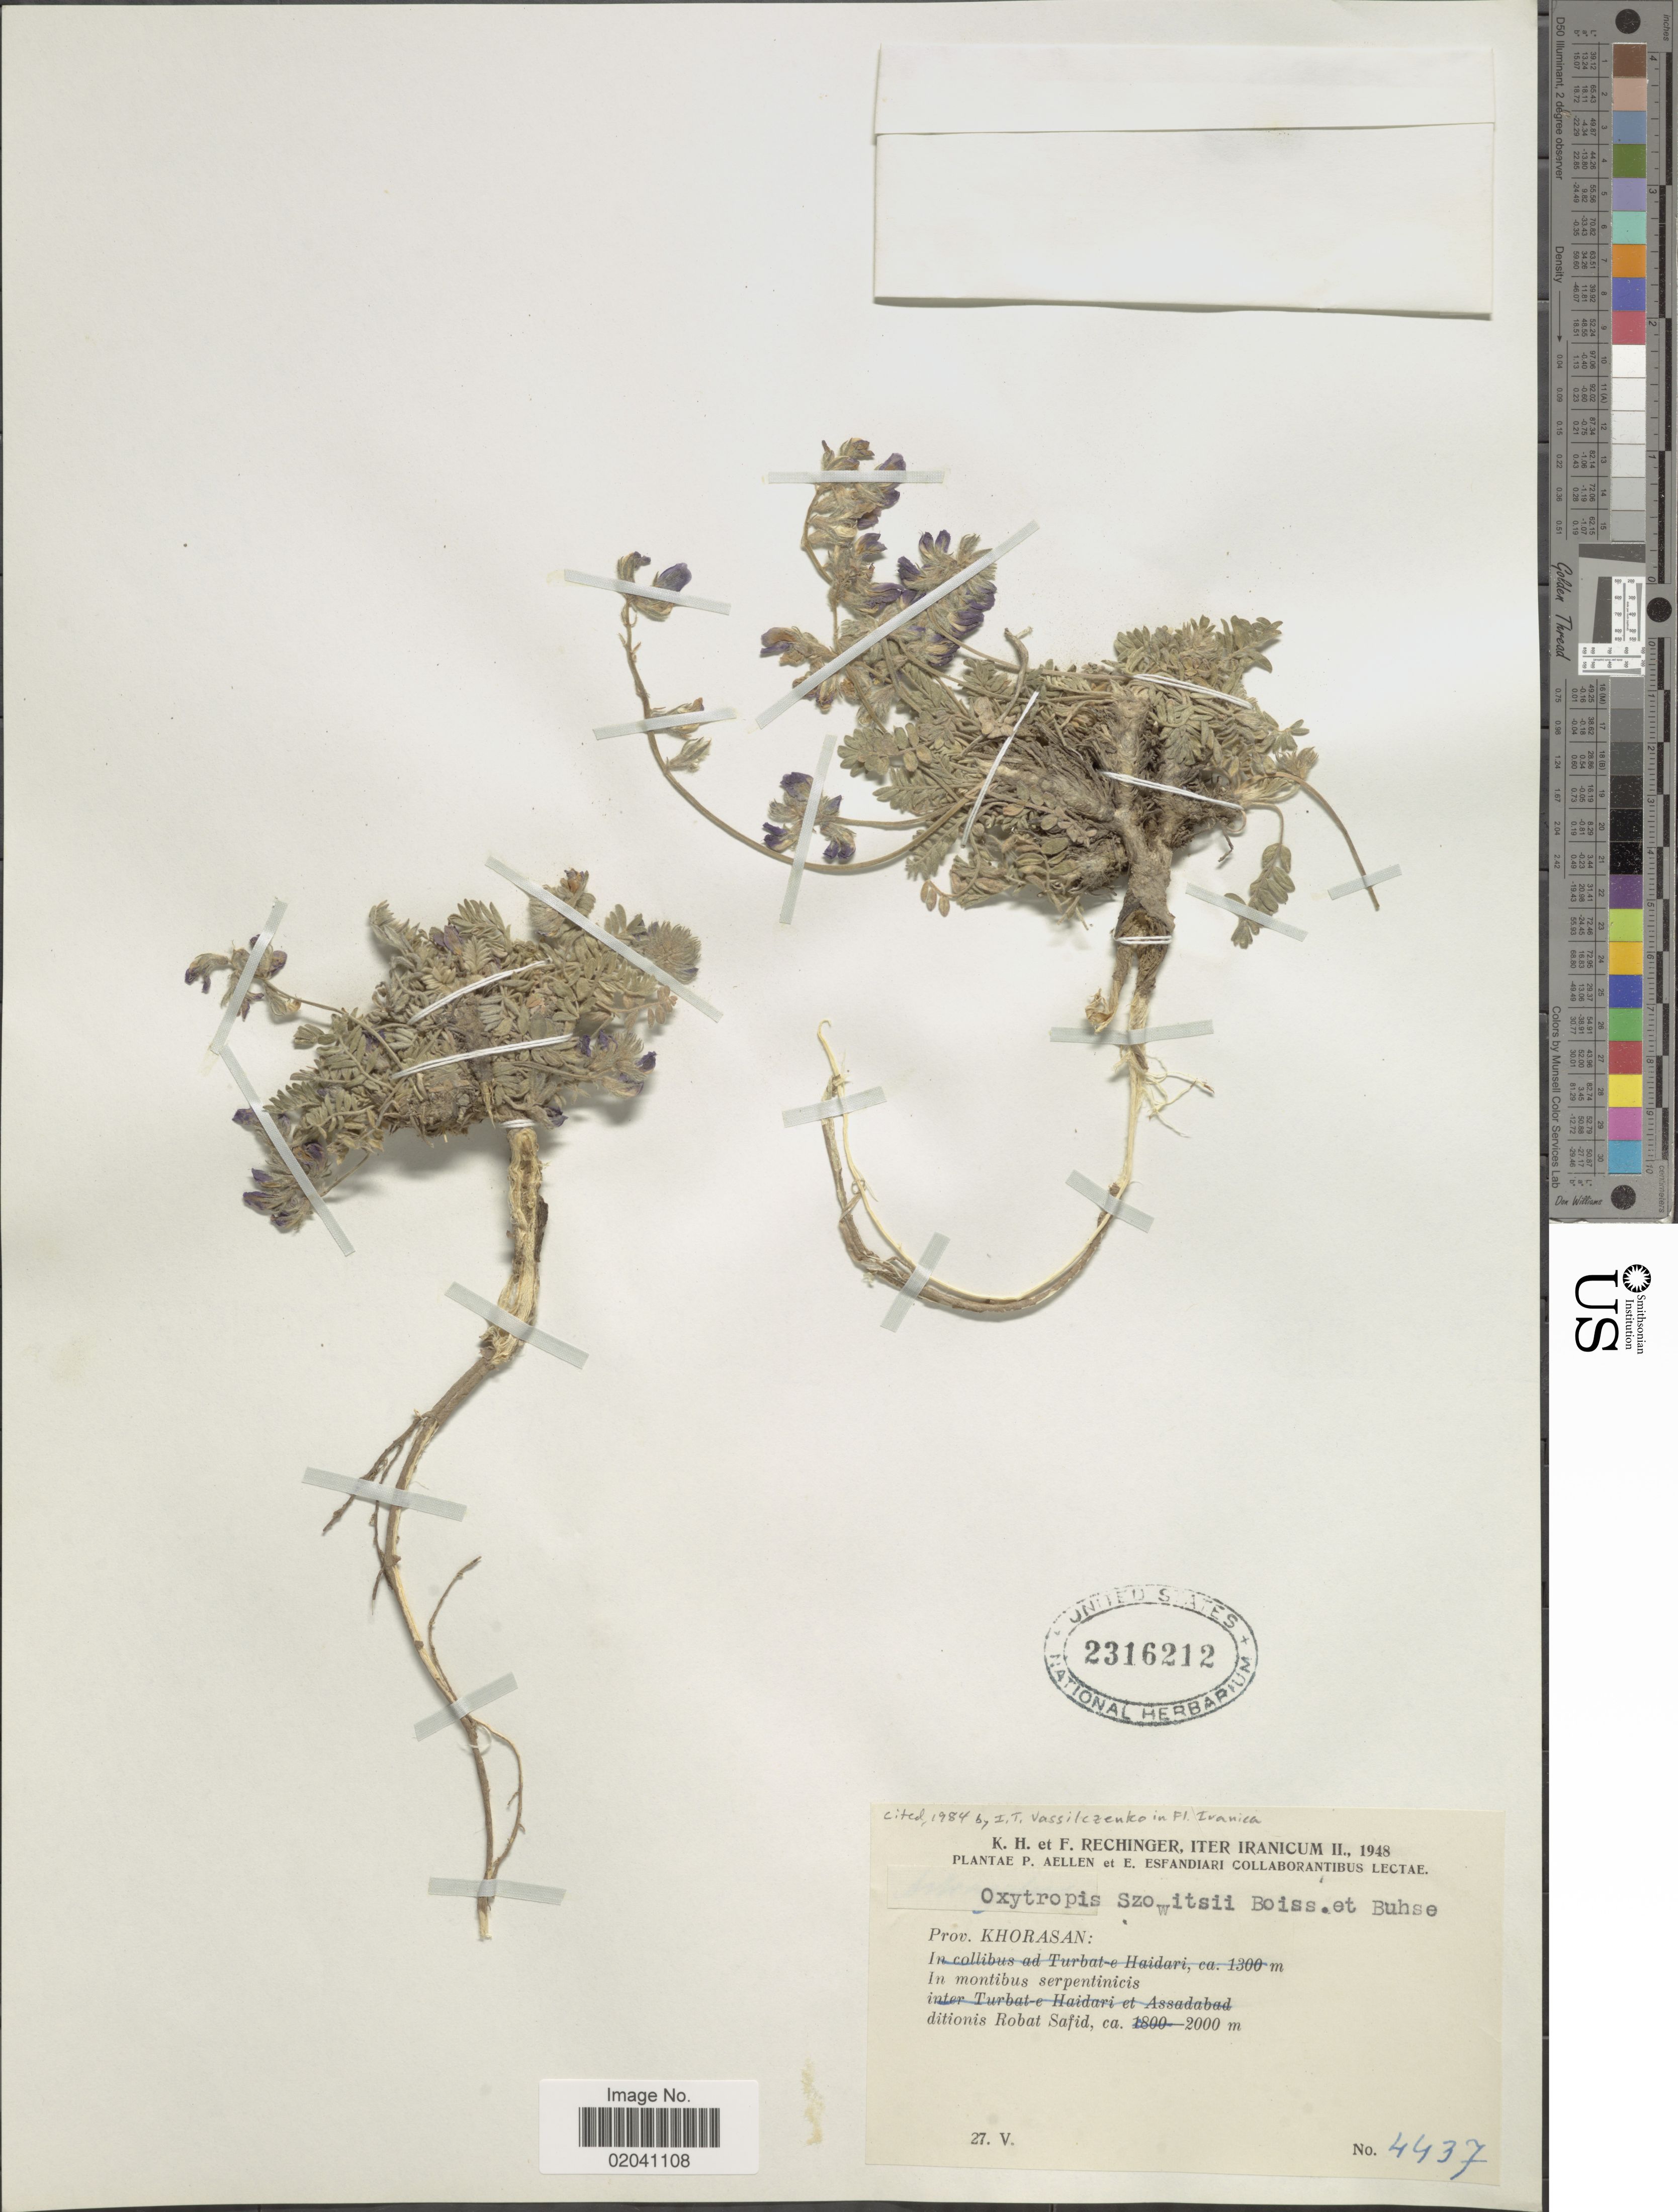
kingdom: Plantae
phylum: Tracheophyta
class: Magnoliopsida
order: Fabales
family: Fabaceae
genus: Oxytropis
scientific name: Oxytropis szovitsii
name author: Boiss. & Buhse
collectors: K. H. Rechinger & F. Rechinger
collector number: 4437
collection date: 1948-05-27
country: Iran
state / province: Khorasan [obsolete]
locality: Iter Iranicum. Prov. Khorasan. In montibus serpentinicis, ditionis Robat Safid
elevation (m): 2000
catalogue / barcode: US 2316212